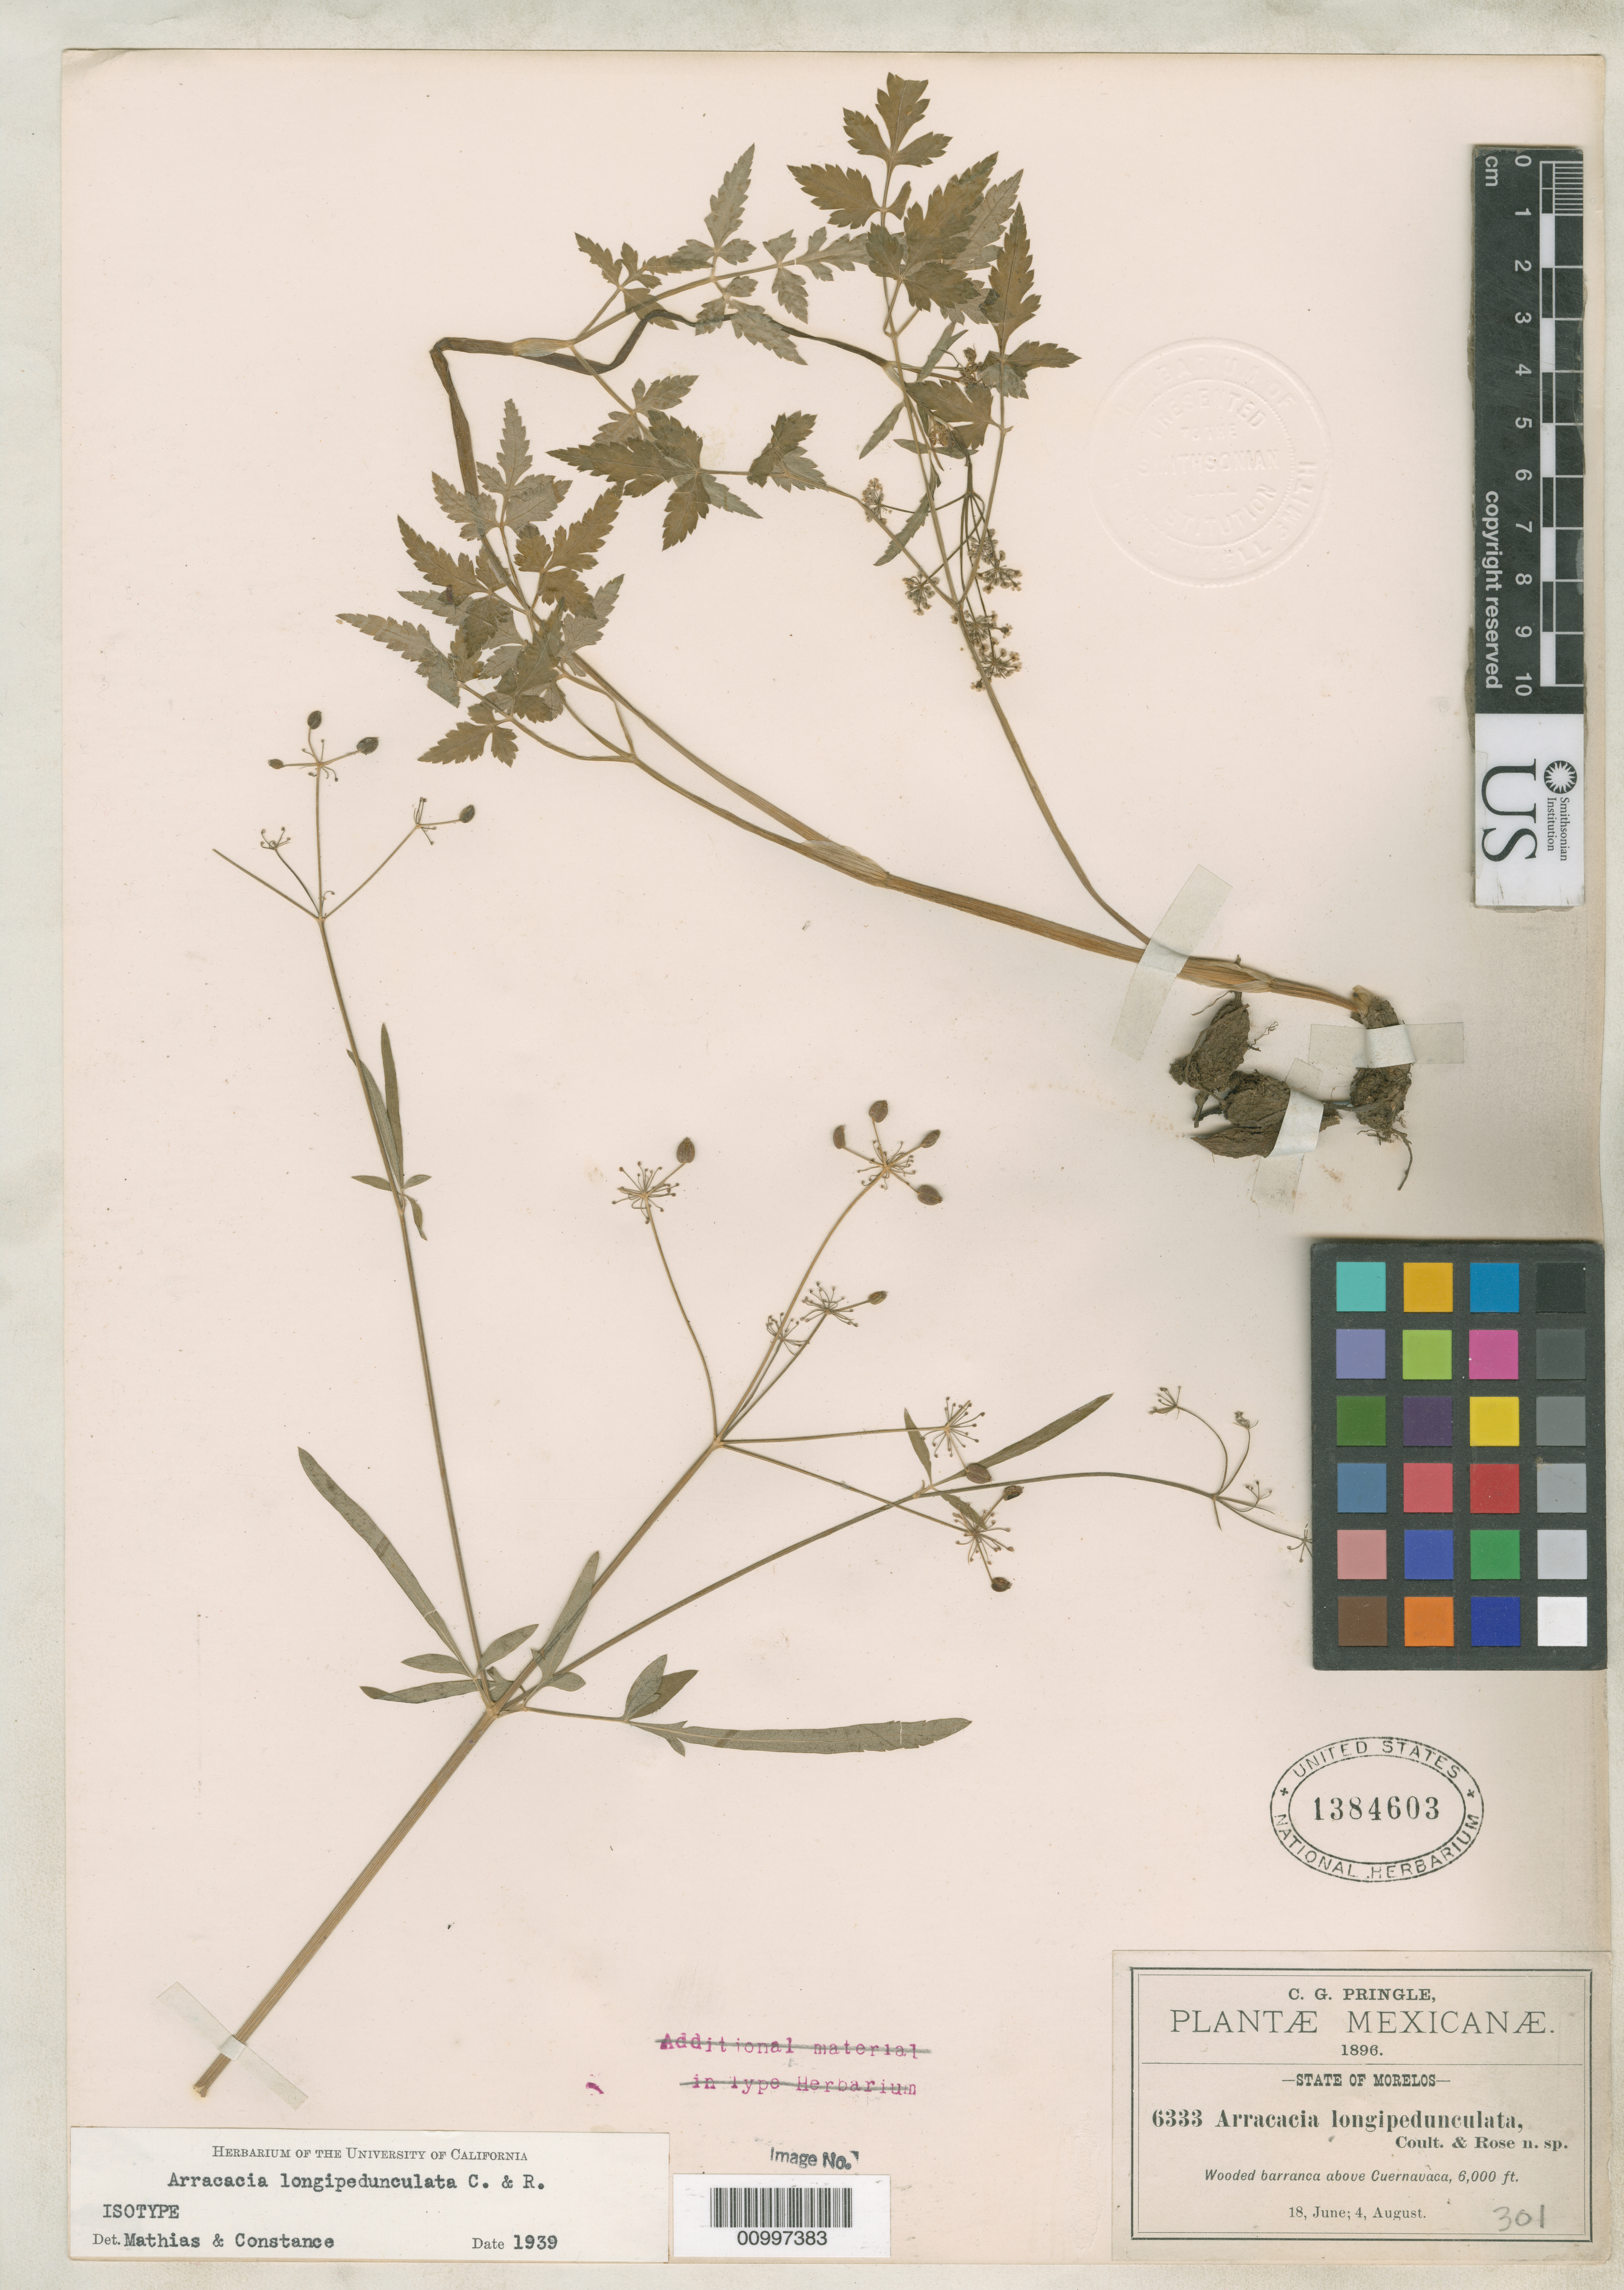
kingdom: Plantae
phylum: Tracheophyta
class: Magnoliopsida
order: Apiales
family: Apiaceae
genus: Arracacia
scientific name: Arracacia longipedunculata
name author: J.M. Coult. & Rose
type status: Type Collection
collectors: C. G. Pringle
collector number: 6333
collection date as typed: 18 Jun 1896 and 04 Aug 1896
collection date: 1896-06-18,1896-08-04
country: Mexico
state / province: Morelos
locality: Wooded barranca above Cuernavaca.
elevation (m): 1829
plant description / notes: Annotated as "isotype" by Mathias & Constance (1939). Protologue cites collection date of "June 19, 1896" which does not correspond to any specimens at US.; Specimen ex John Donnell Smith herbarium.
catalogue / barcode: US 1384603